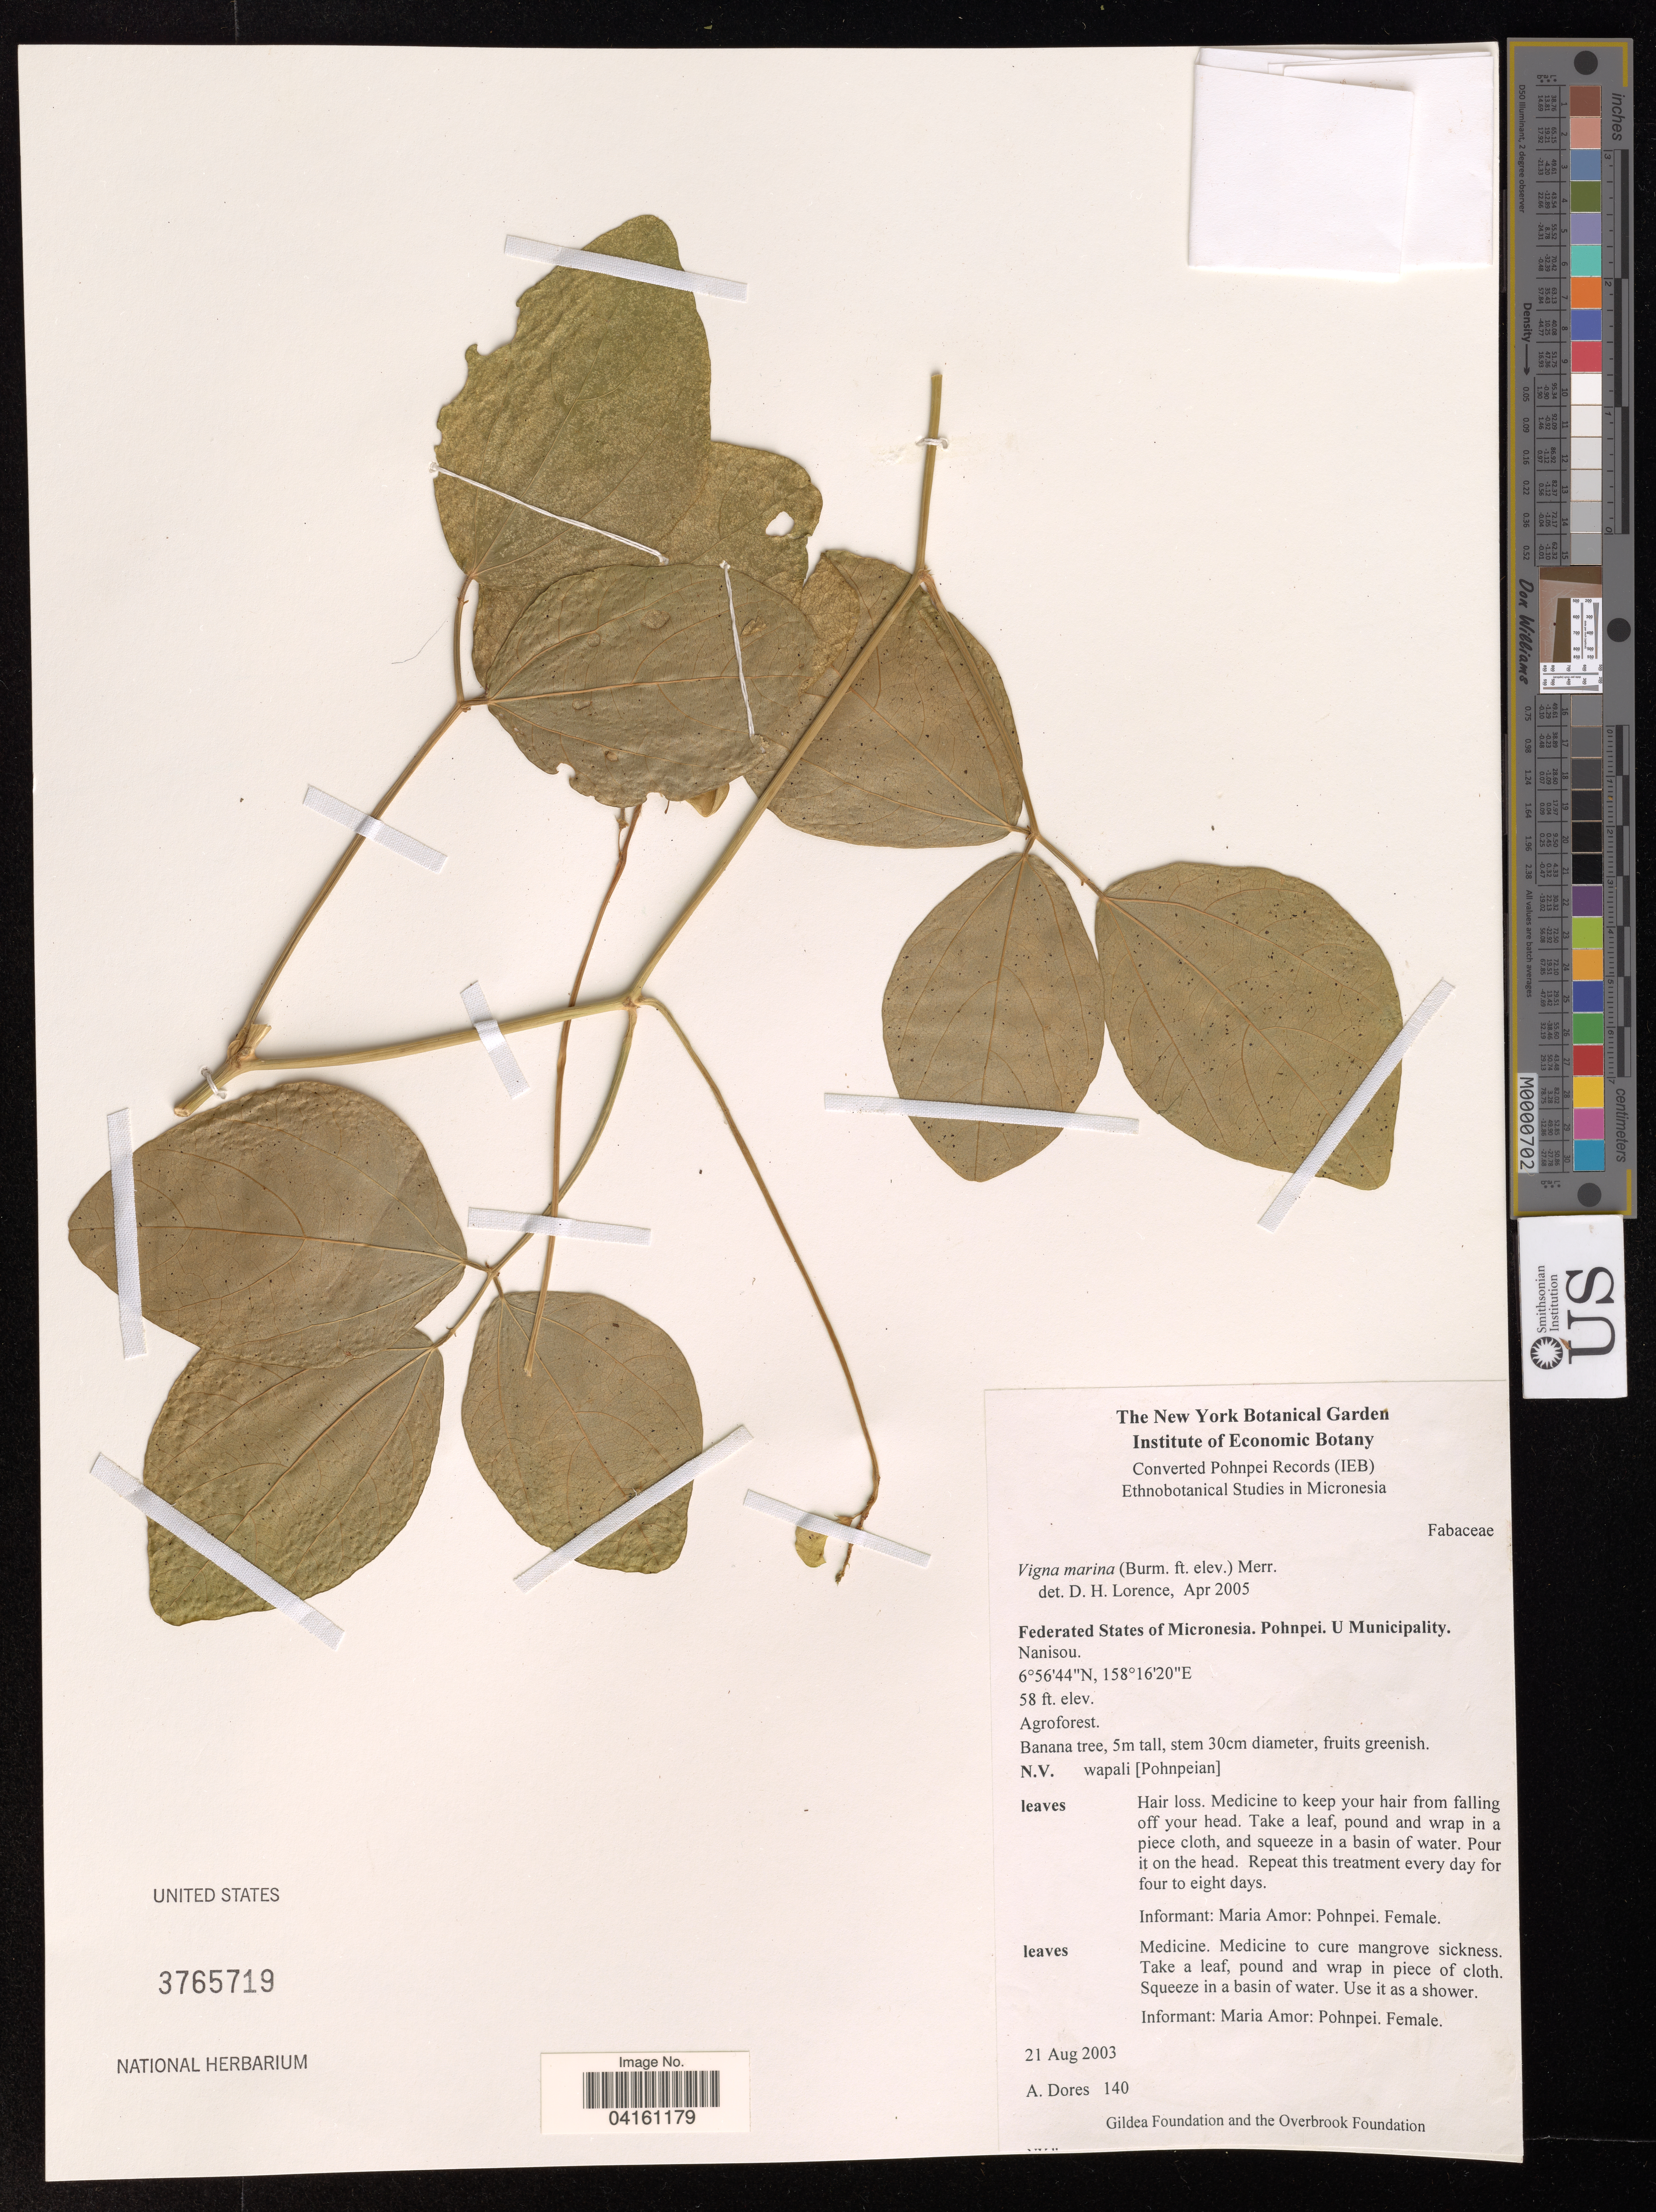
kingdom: Plantae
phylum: Tracheophyta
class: Magnoliopsida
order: Fabales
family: Fabaceae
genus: Vigna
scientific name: Vigna marina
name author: (Burm.) Merr.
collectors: A. Dores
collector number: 140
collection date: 2003-08-21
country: Micronesia, Federated States of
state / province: Pohnpei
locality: U. Municipality. Nanisou.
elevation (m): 18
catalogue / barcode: US 3765719